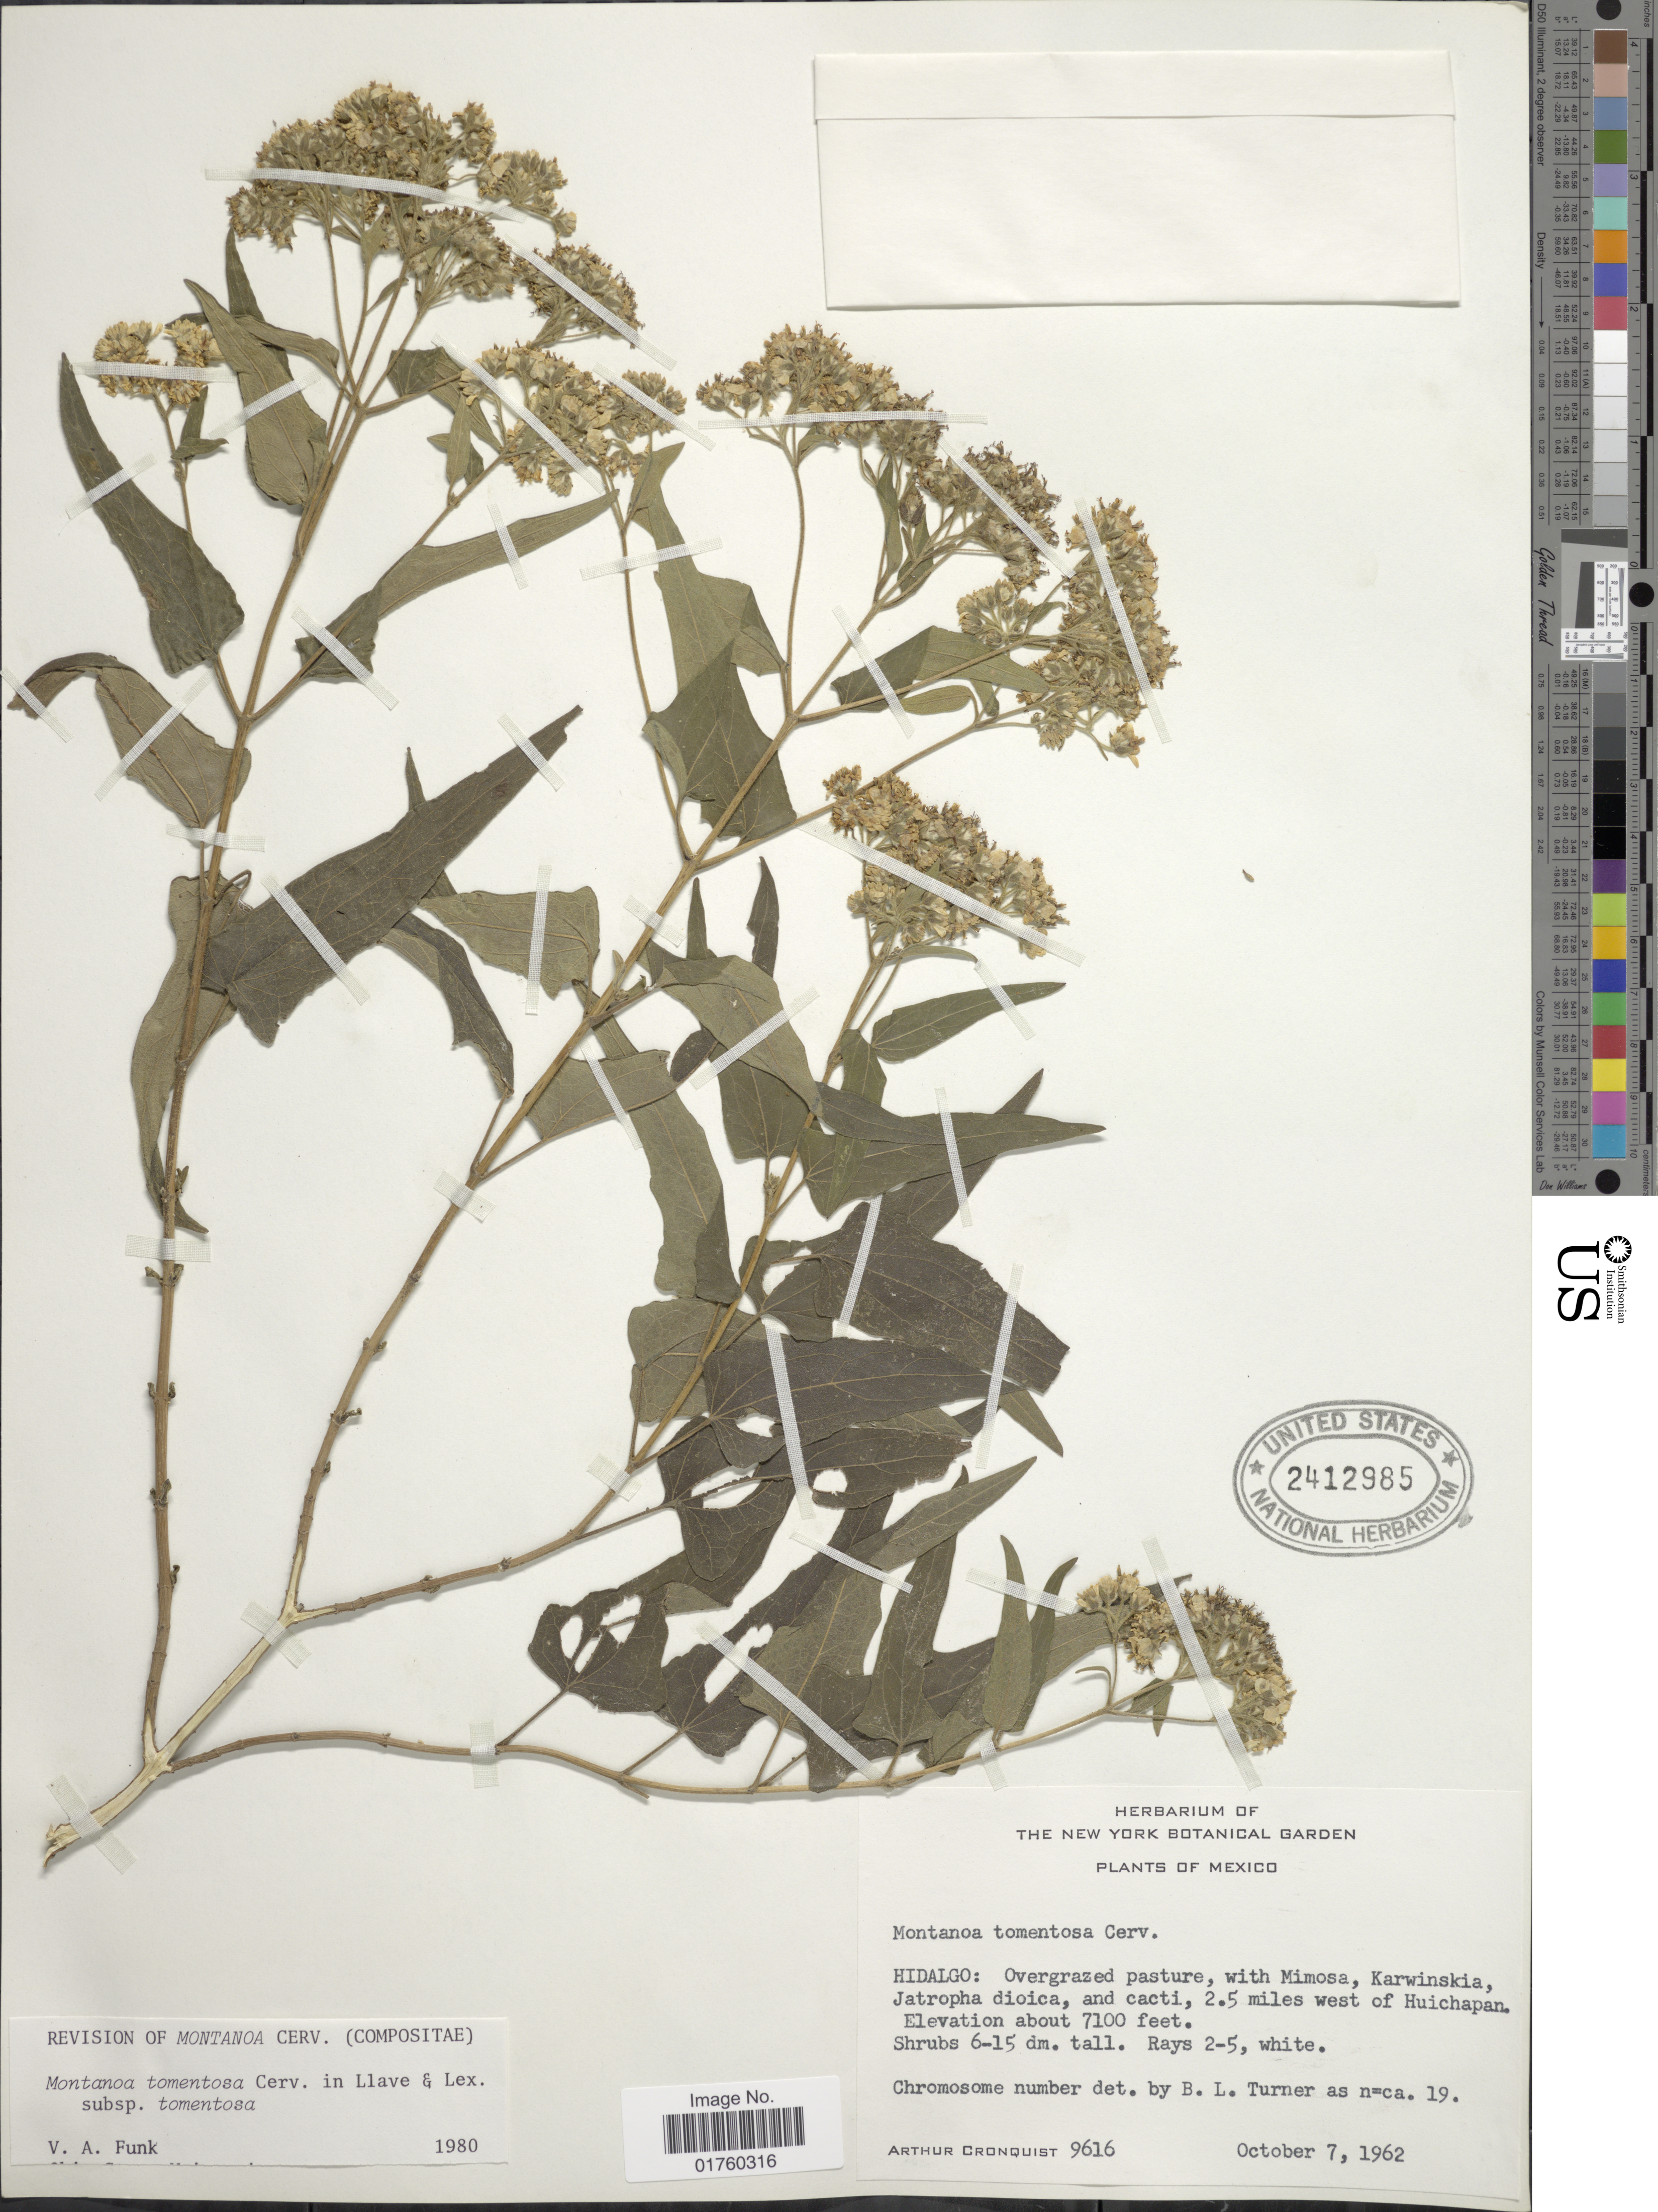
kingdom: Plantae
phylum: Tracheophyta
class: Magnoliopsida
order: Asterales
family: Asteraceae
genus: Montanoa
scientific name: Montanoa tomentosa subsp. tomentosa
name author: Cerv.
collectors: A. J. Cronquist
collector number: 9616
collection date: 1962-10-07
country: Mexico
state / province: Hidalgo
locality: Overgrazed pasture, 2.5 miles west of Huichapan.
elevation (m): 2164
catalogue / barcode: US 2412985